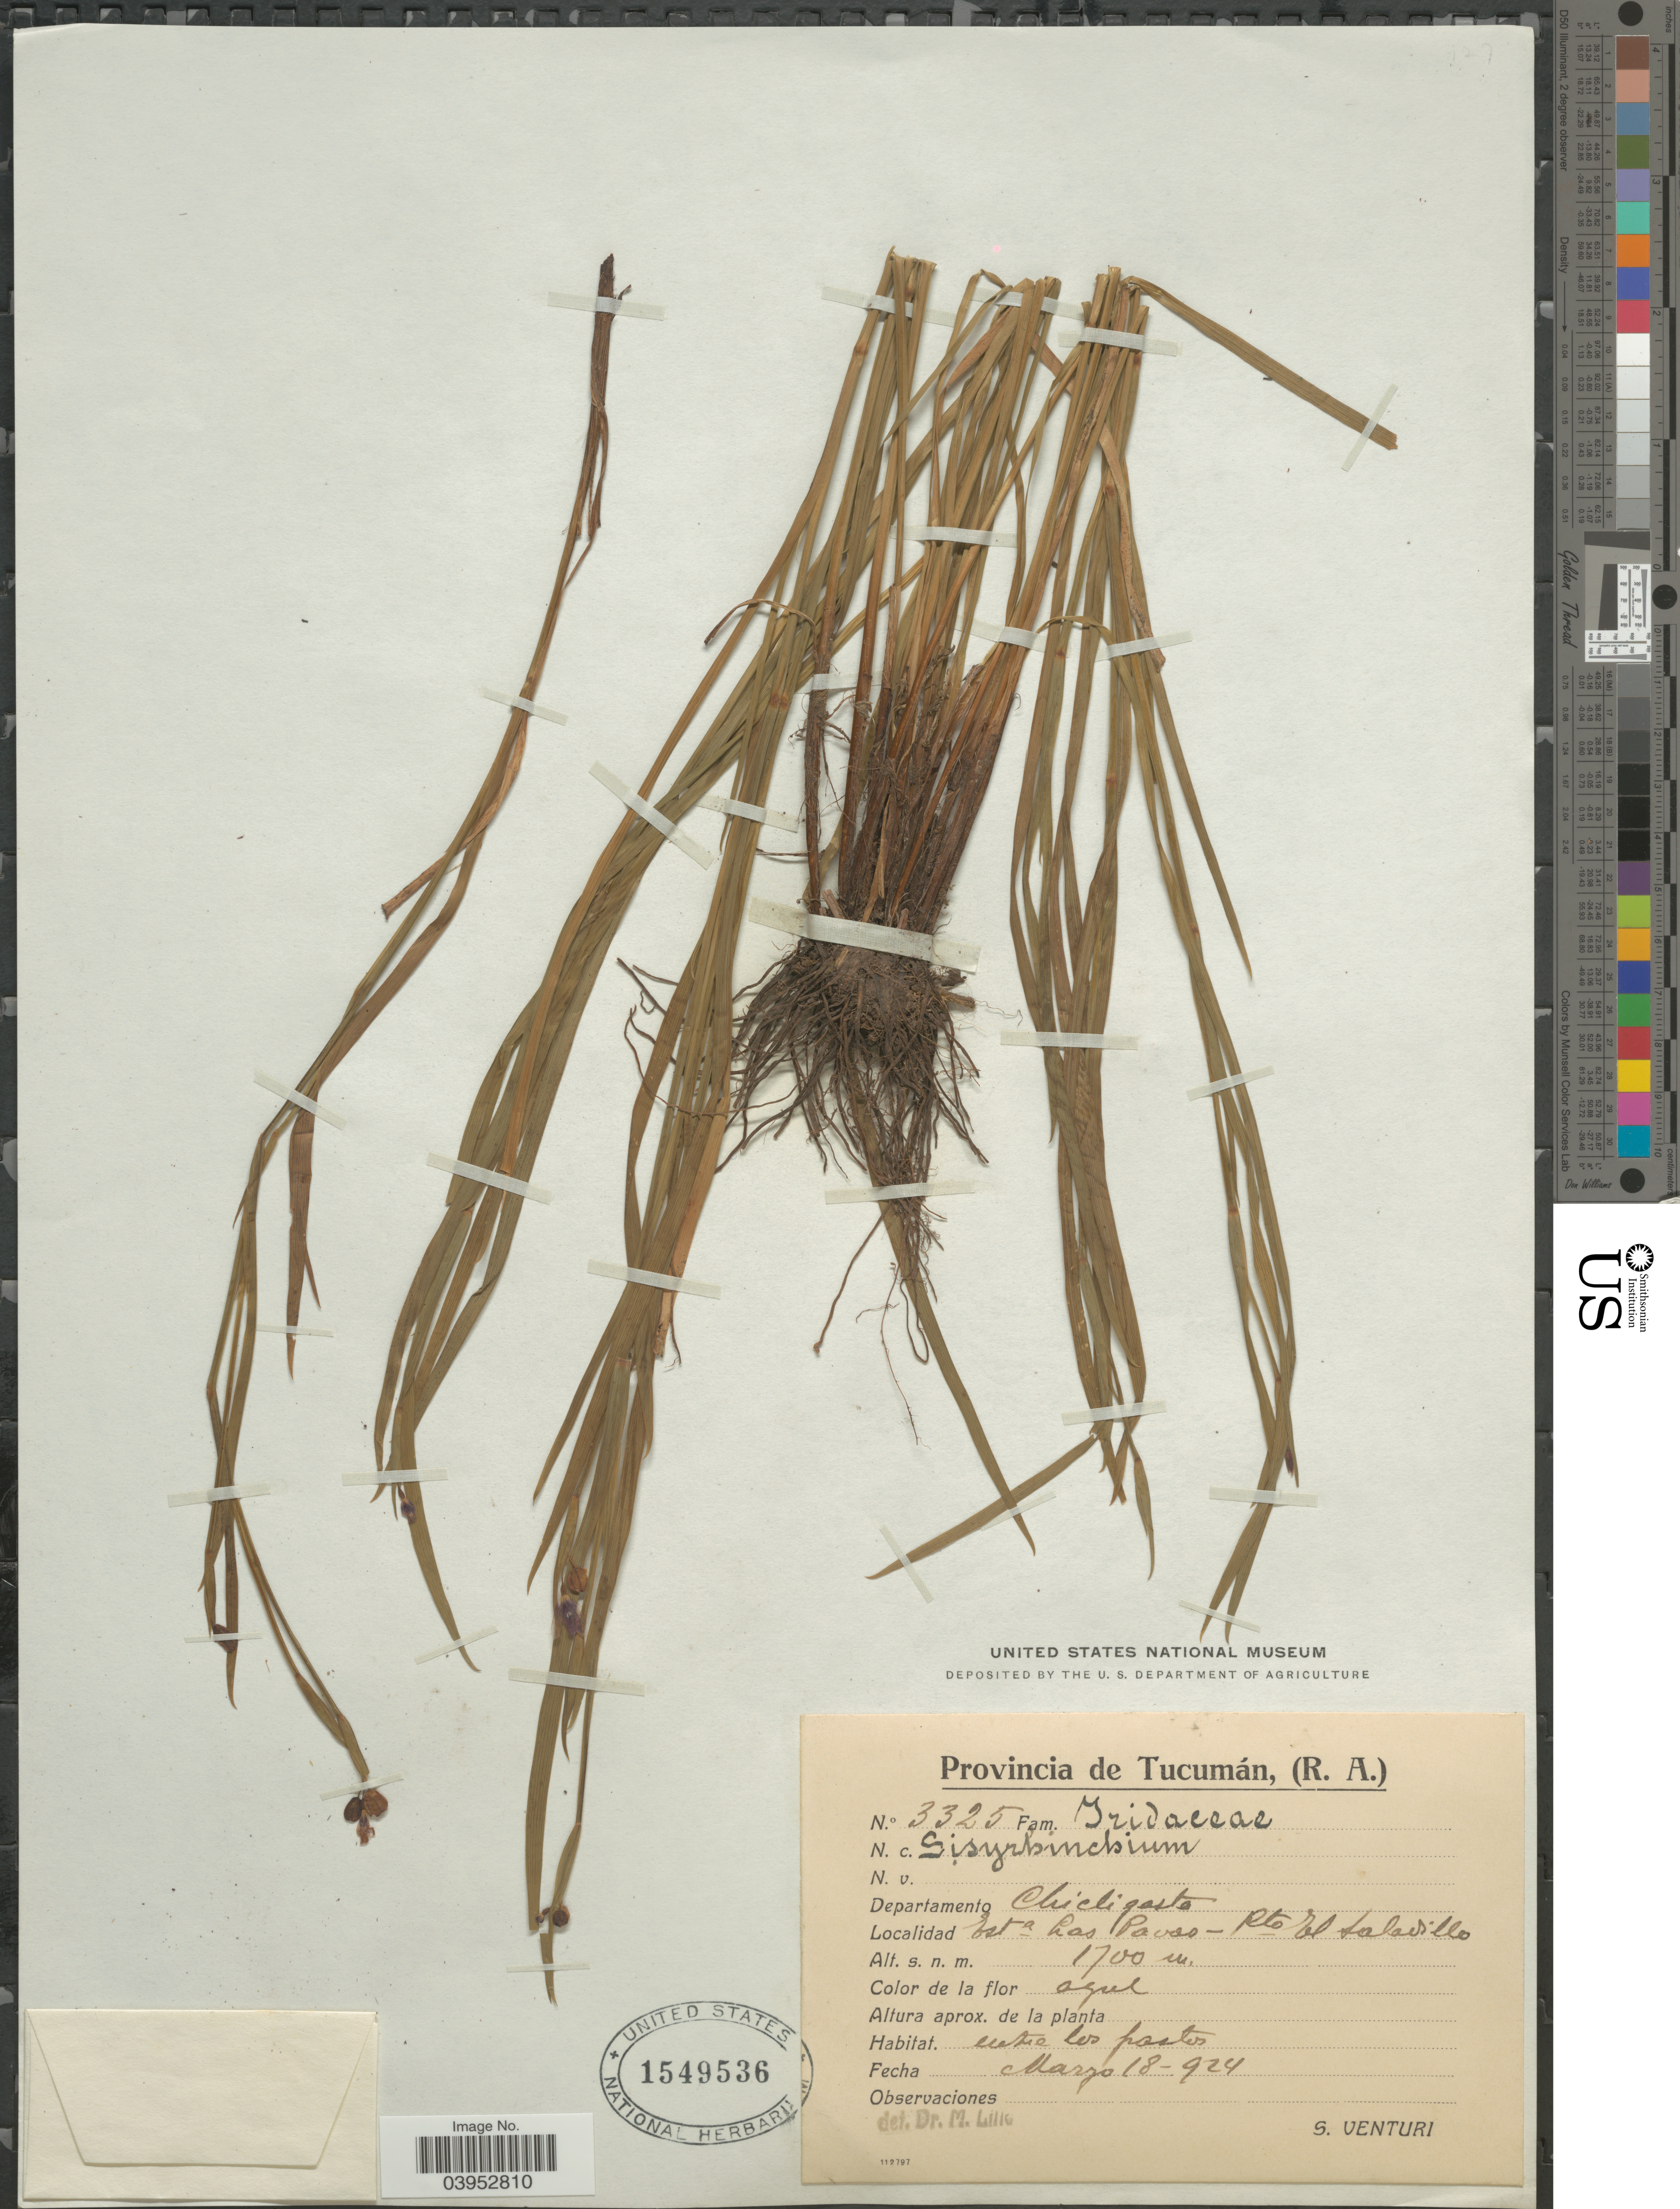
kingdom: Plantae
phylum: Tracheophyta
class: Liliopsida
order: Asparagales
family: Iridaceae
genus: Sisyrinchium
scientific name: Sisyrinchium sp.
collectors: S. Venturi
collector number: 3325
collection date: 1924-03-18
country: Argentina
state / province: Tucuman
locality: Departamento Chicligasta. Esta Las Pavas - Pto El Saladillo.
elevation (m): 1700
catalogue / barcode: US 1549536